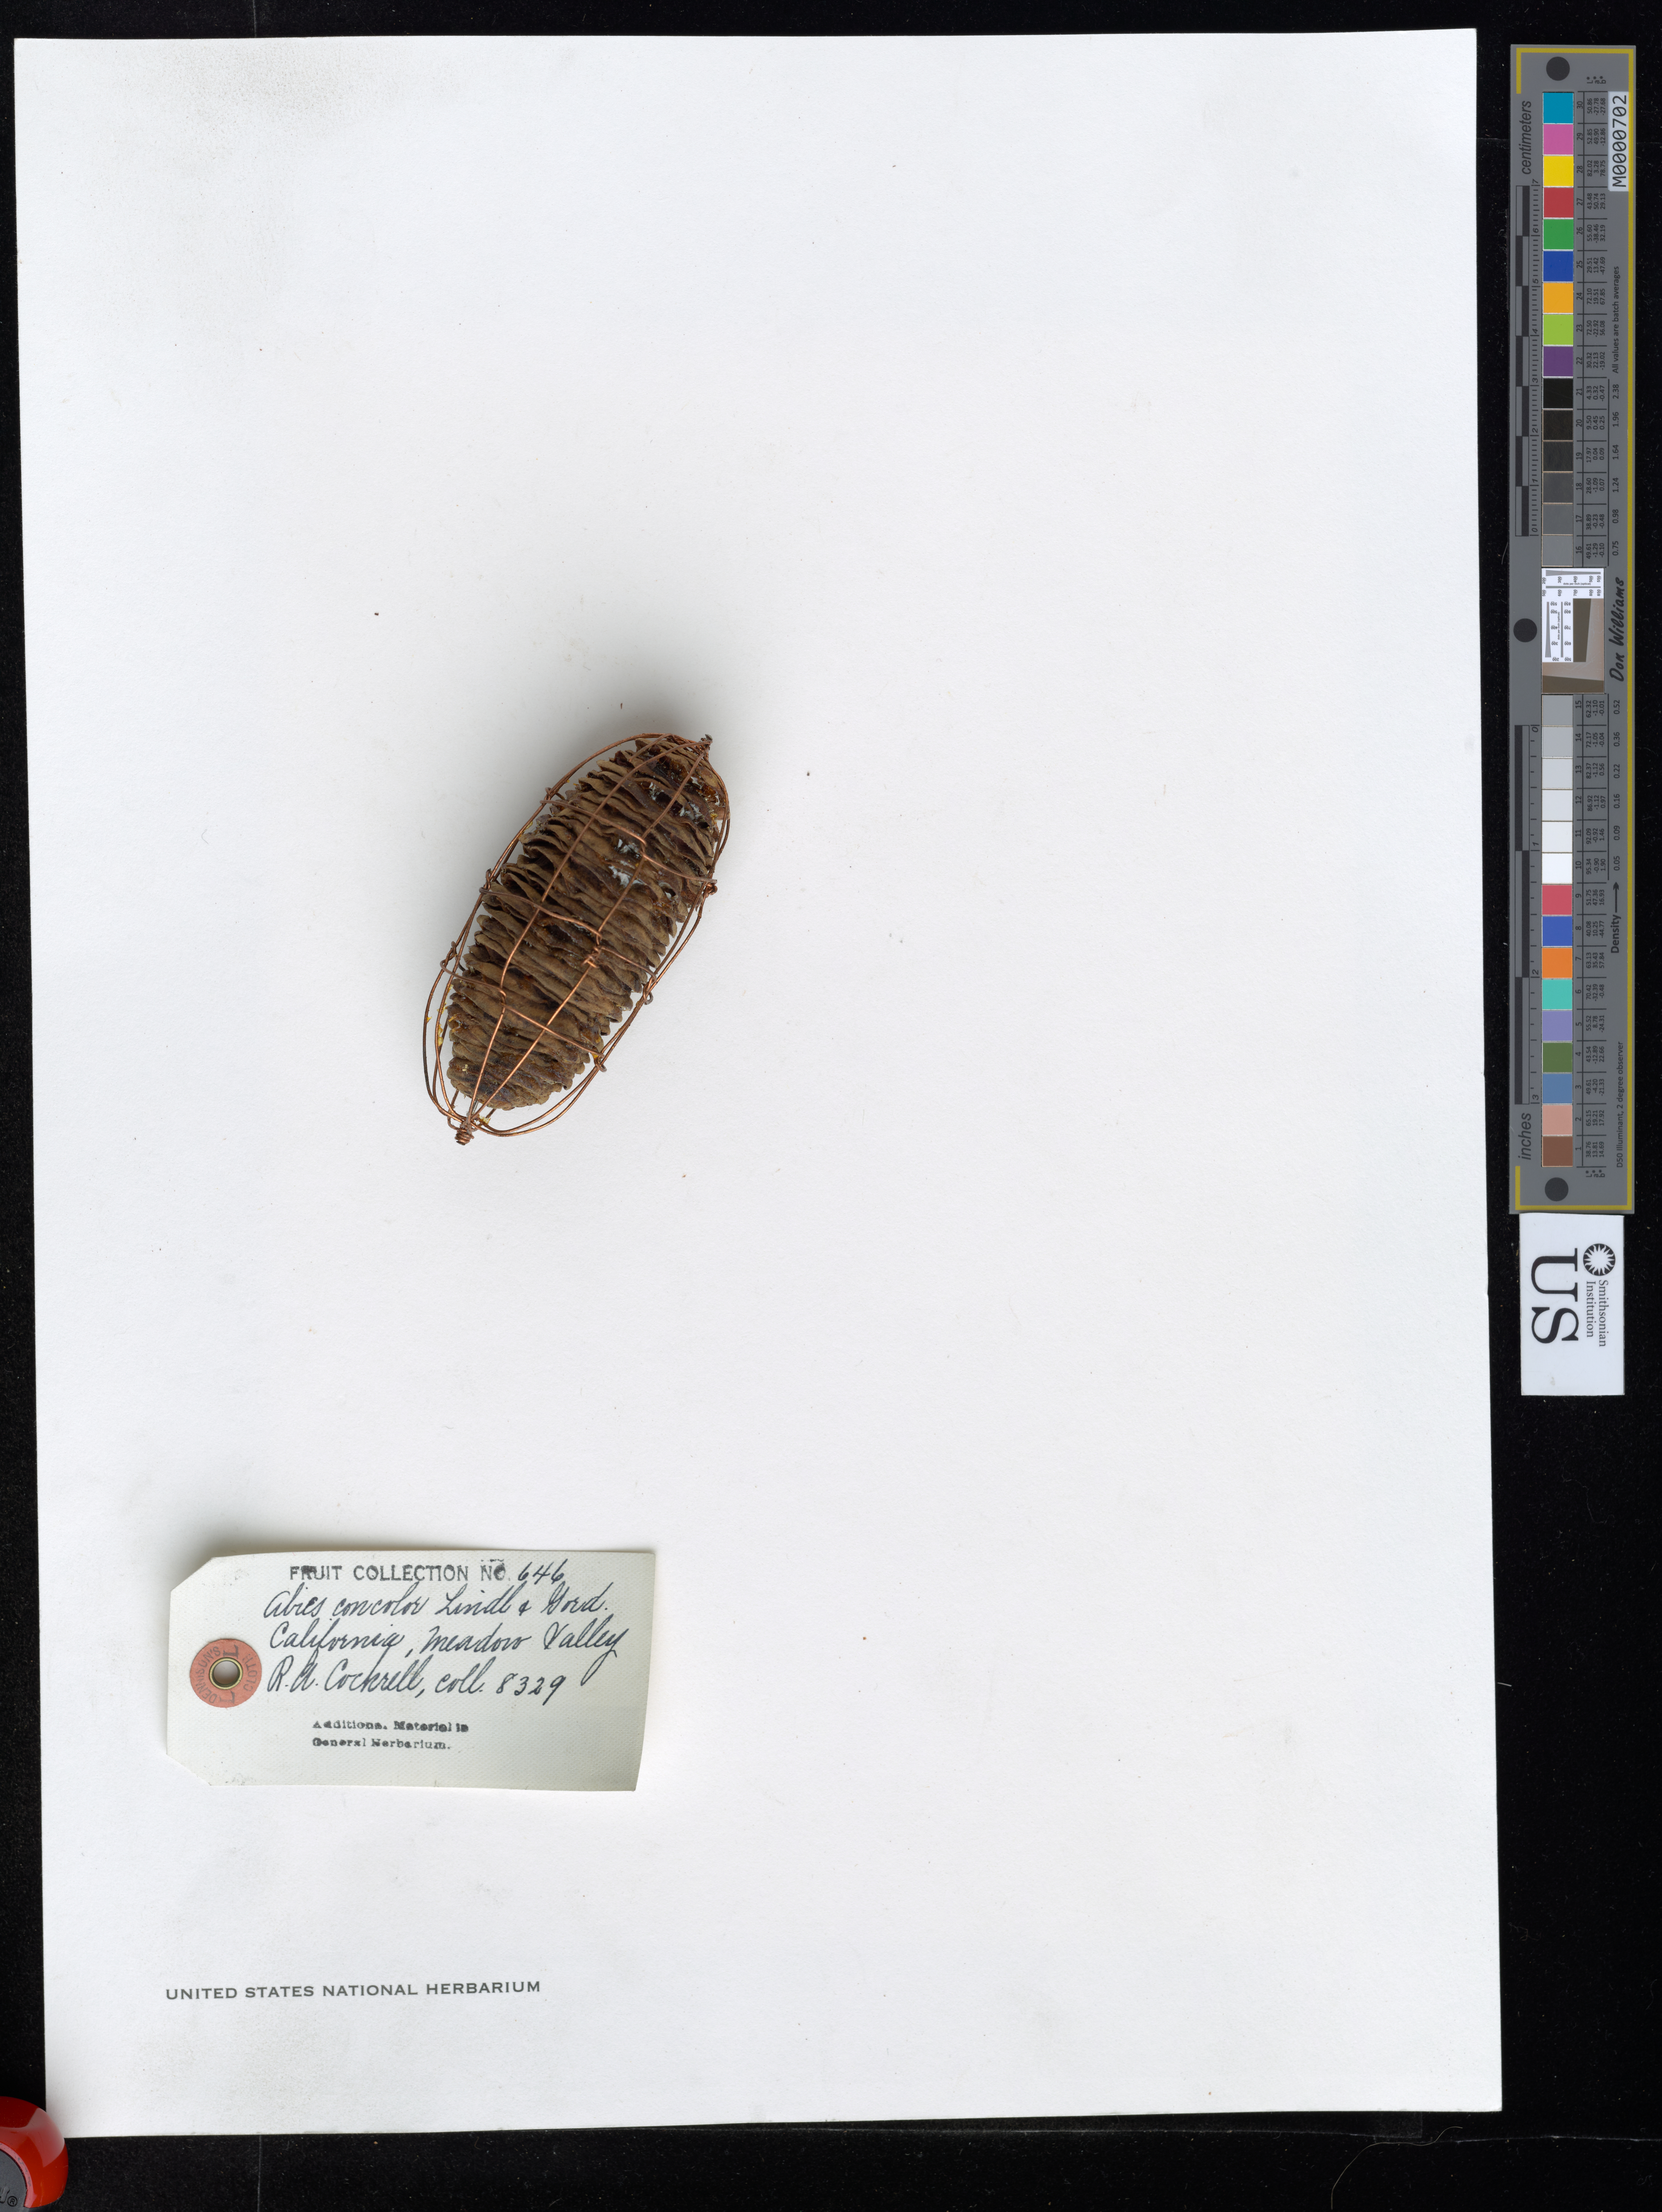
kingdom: Plantae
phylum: Tracheophyta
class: Pinopsida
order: Pinales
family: Pinaceae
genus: Abies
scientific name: Abies concolor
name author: (Gordon & Glend.) Lindl. ex Hildebr.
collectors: R. Cockrell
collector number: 8329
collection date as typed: Transcribed d/m/y: 8/5/37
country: United States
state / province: California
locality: Gentle South slope. Meadow Valley Calif.